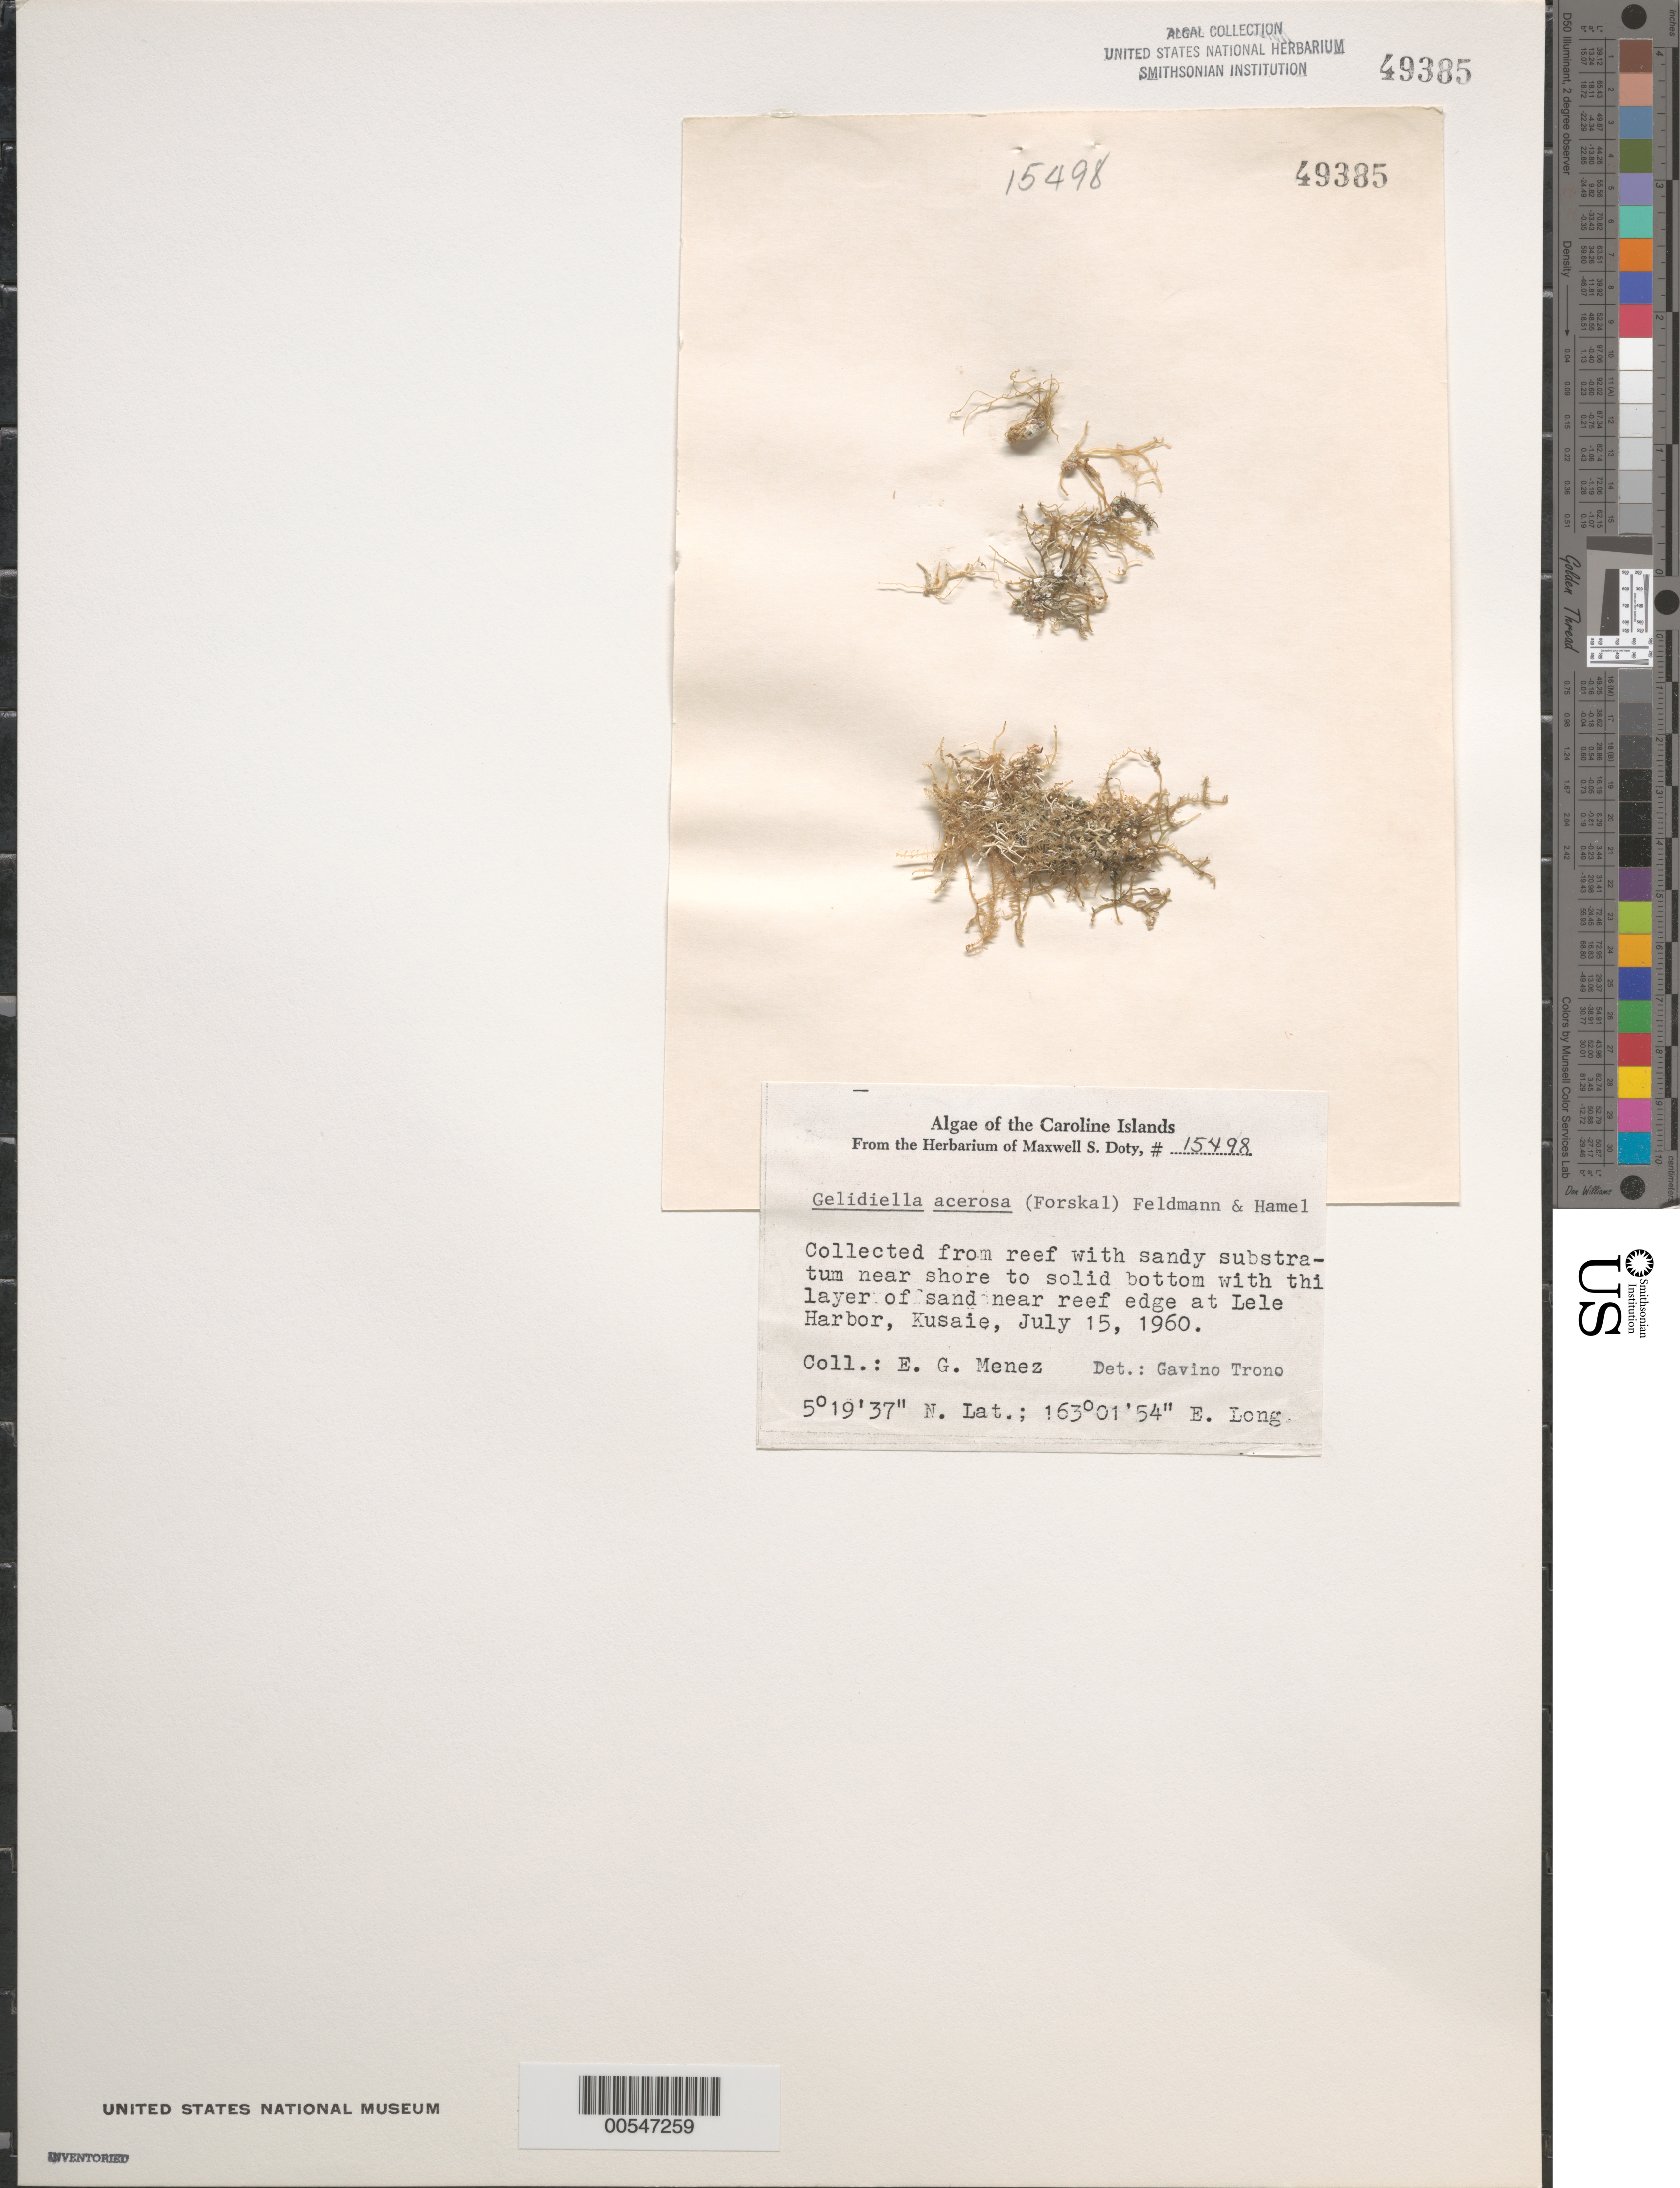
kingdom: Plantae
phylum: Rhodophyta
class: Florideophyceae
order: Gelidiales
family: Gelidiellaceae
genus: Gelidiella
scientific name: Gelidiella acerosa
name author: (Forssk.) Feldmann & G. Hamel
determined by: Trono, Gavino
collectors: Meñez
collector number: MSD 15498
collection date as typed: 15 Jul 1960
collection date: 1960-07-15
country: Micronesia, Federated States of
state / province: Kosrae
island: Kosrae [Kusaie]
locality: Lele Harbor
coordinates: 5 19' 37" N, 163 01' 54" E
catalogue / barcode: US 49385